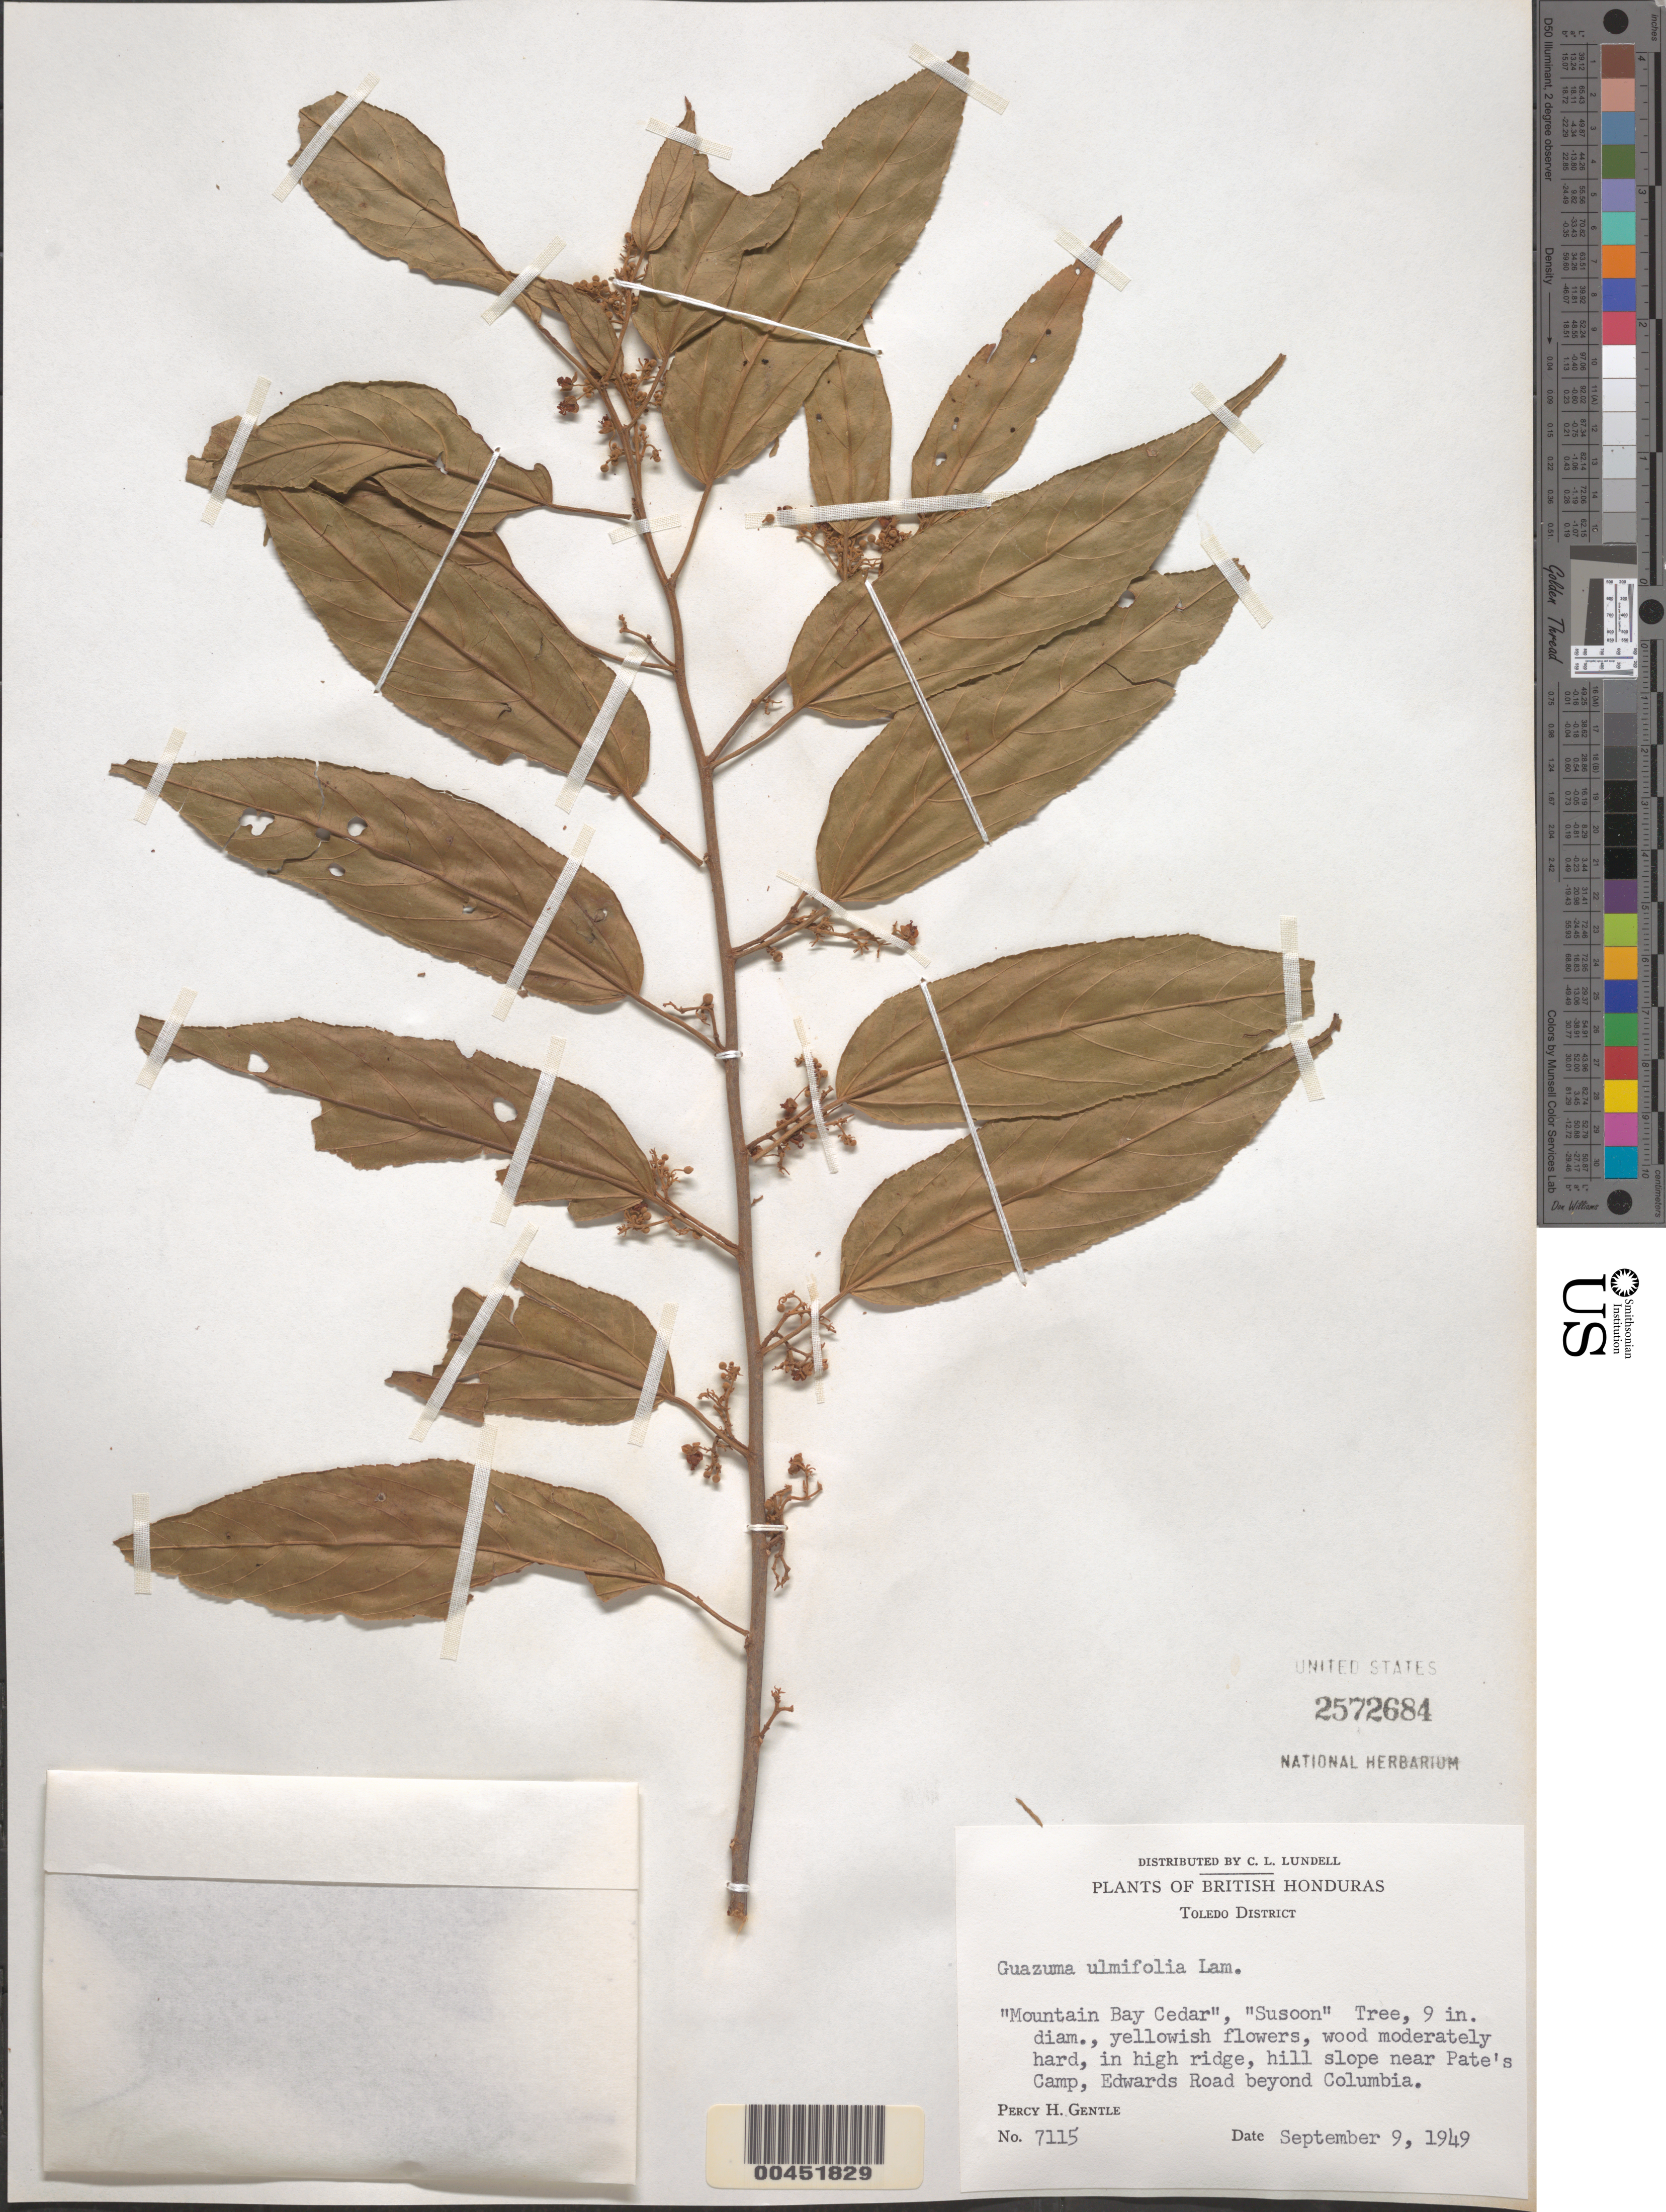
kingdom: Plantae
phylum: Tracheophyta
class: Magnoliopsida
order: Malvales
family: Malvaceae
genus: Guazuma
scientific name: Guazuma ulmifolia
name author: Lam.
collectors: P. H. Gentle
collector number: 7115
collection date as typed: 09 Sep 1949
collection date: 1949-09-09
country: Belize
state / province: Toledo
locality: Near Pate's Camp, Edwards Road beyond Columbia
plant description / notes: Common name: Mountain Bay Cedar; Common name: Susoon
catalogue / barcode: US 2572684